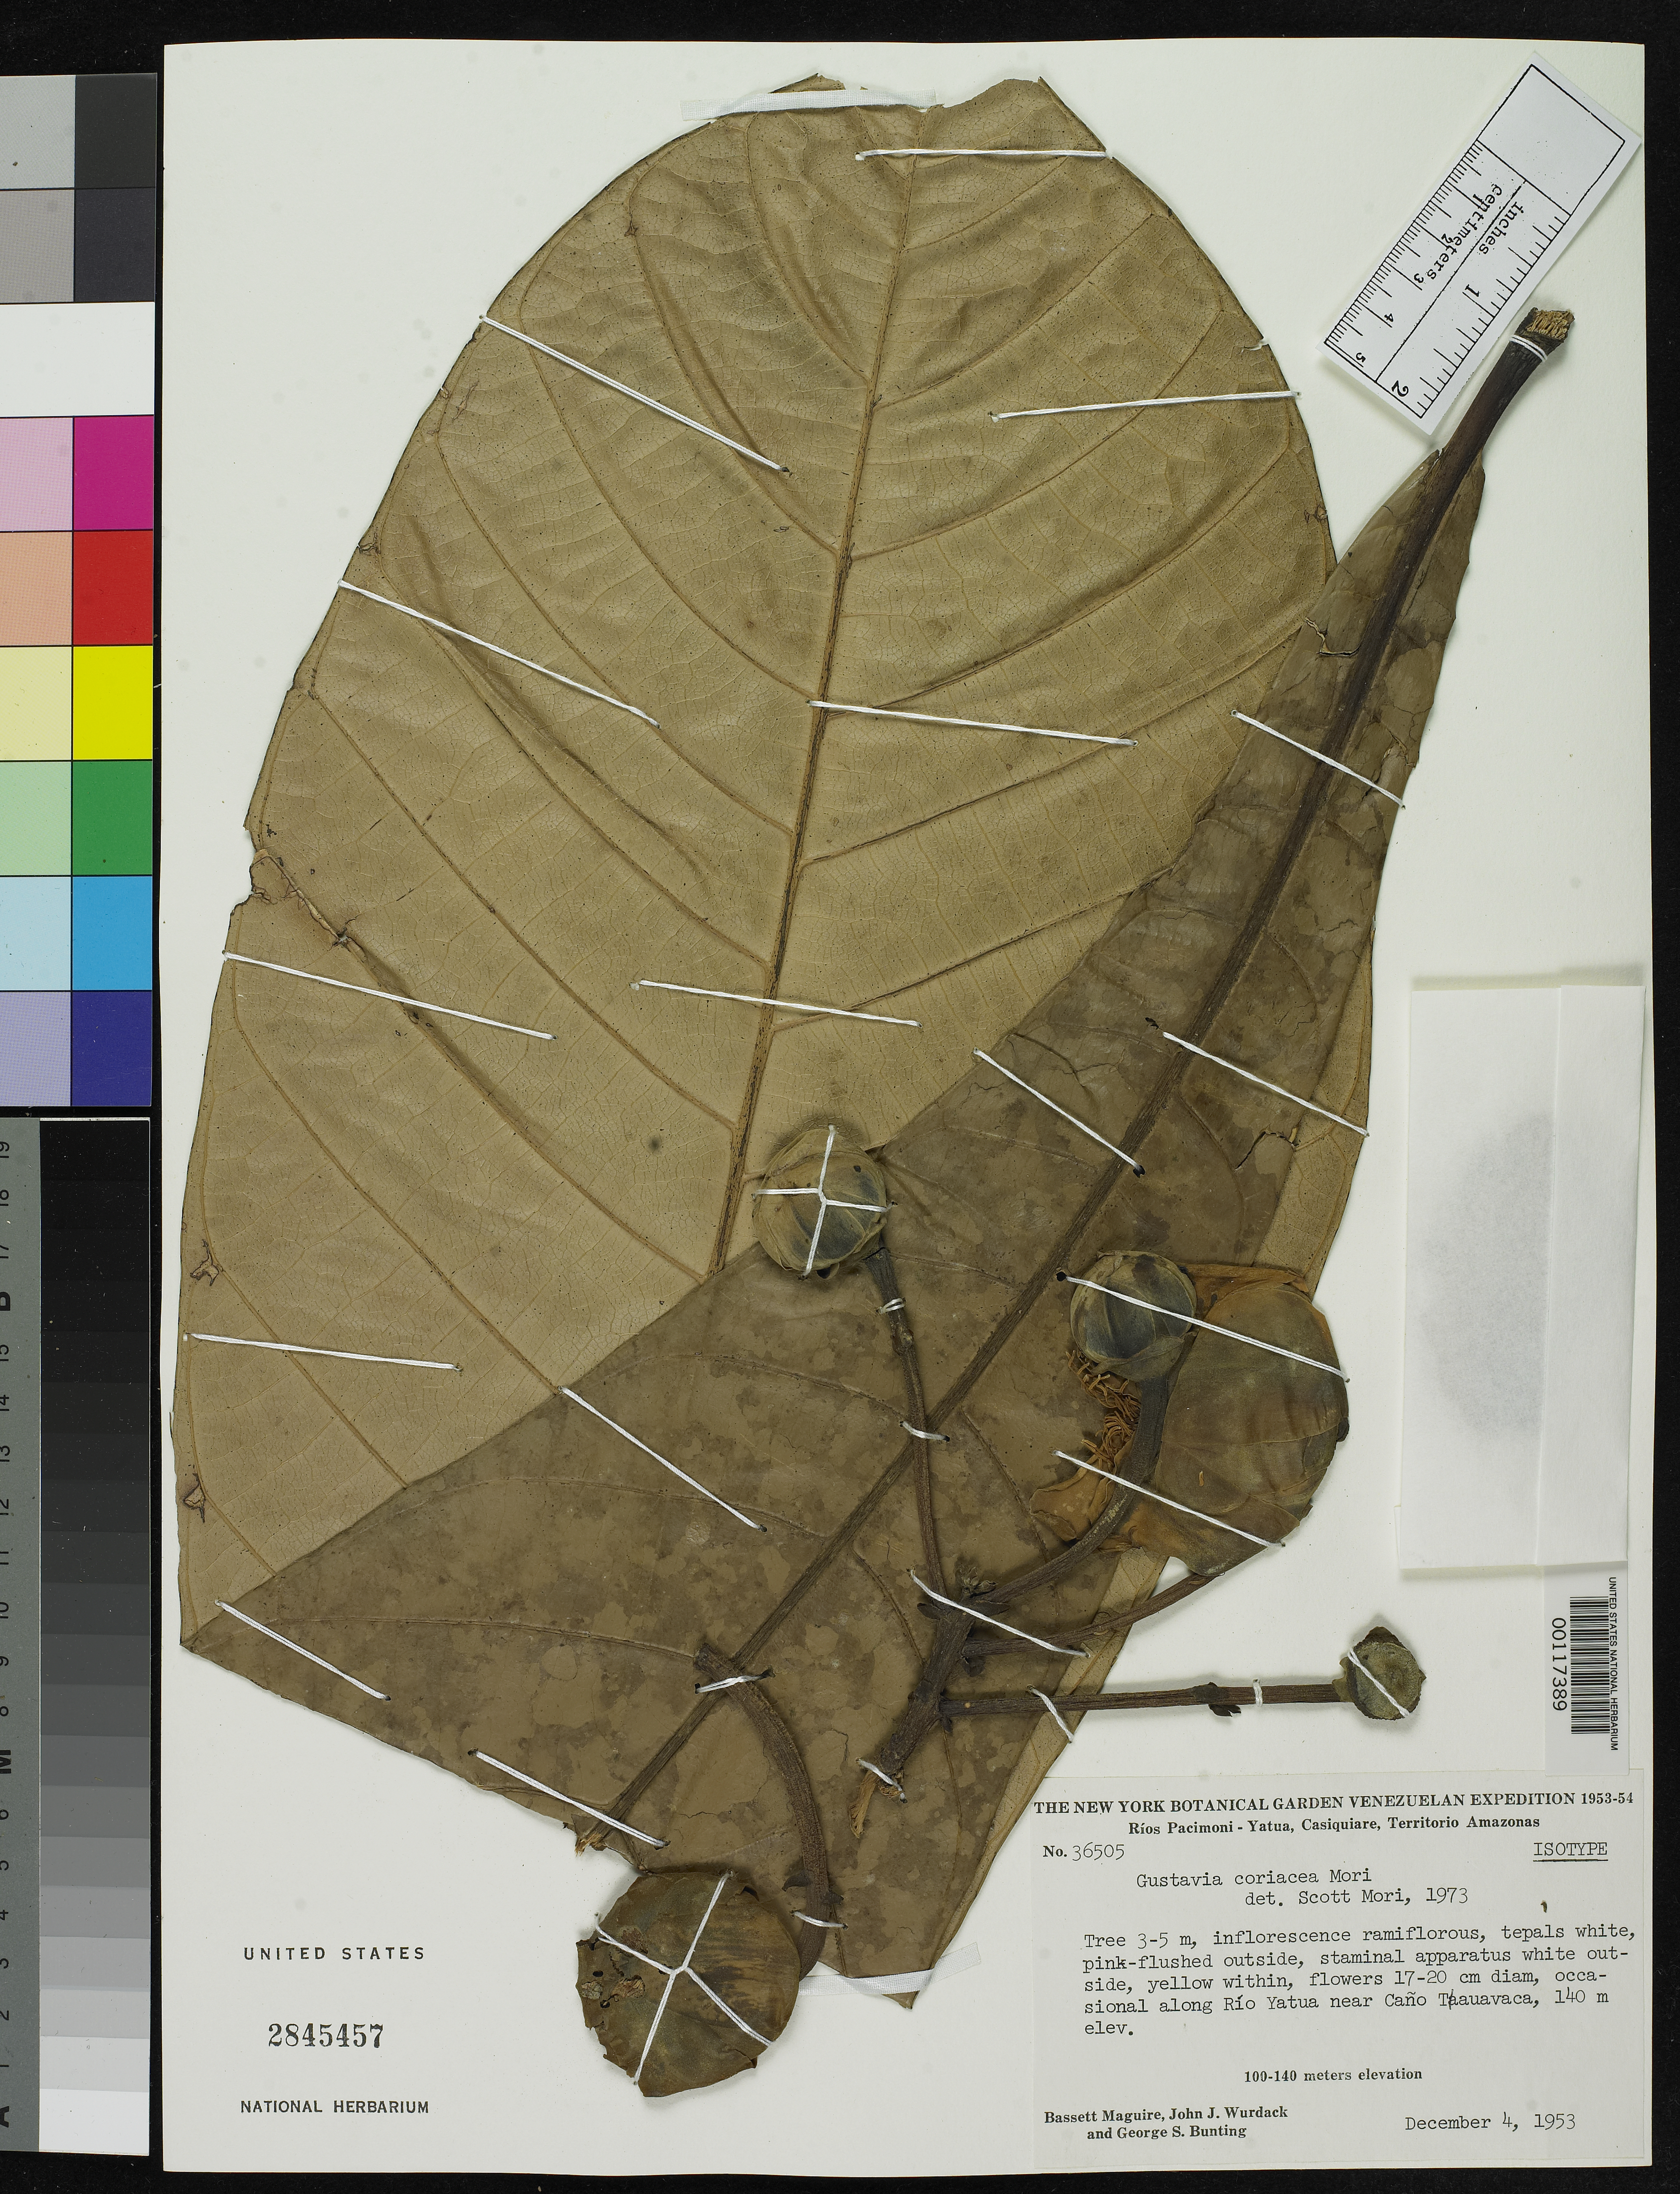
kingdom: Plantae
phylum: Tracheophyta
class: Magnoliopsida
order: Ericales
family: Lecythidaceae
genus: Gustavia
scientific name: Gustavia coriacea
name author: S.A. Mori in Prance & S.A. Mori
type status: Isotype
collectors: B. Maguire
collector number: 36505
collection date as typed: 04 Dec 1953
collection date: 1953-12-04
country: Venezuela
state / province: Amazonas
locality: Rio Pacimoni-Yatua, Casiquiare, along Rio Yatua near Cano Tauavaca.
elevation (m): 100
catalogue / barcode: US 2845457